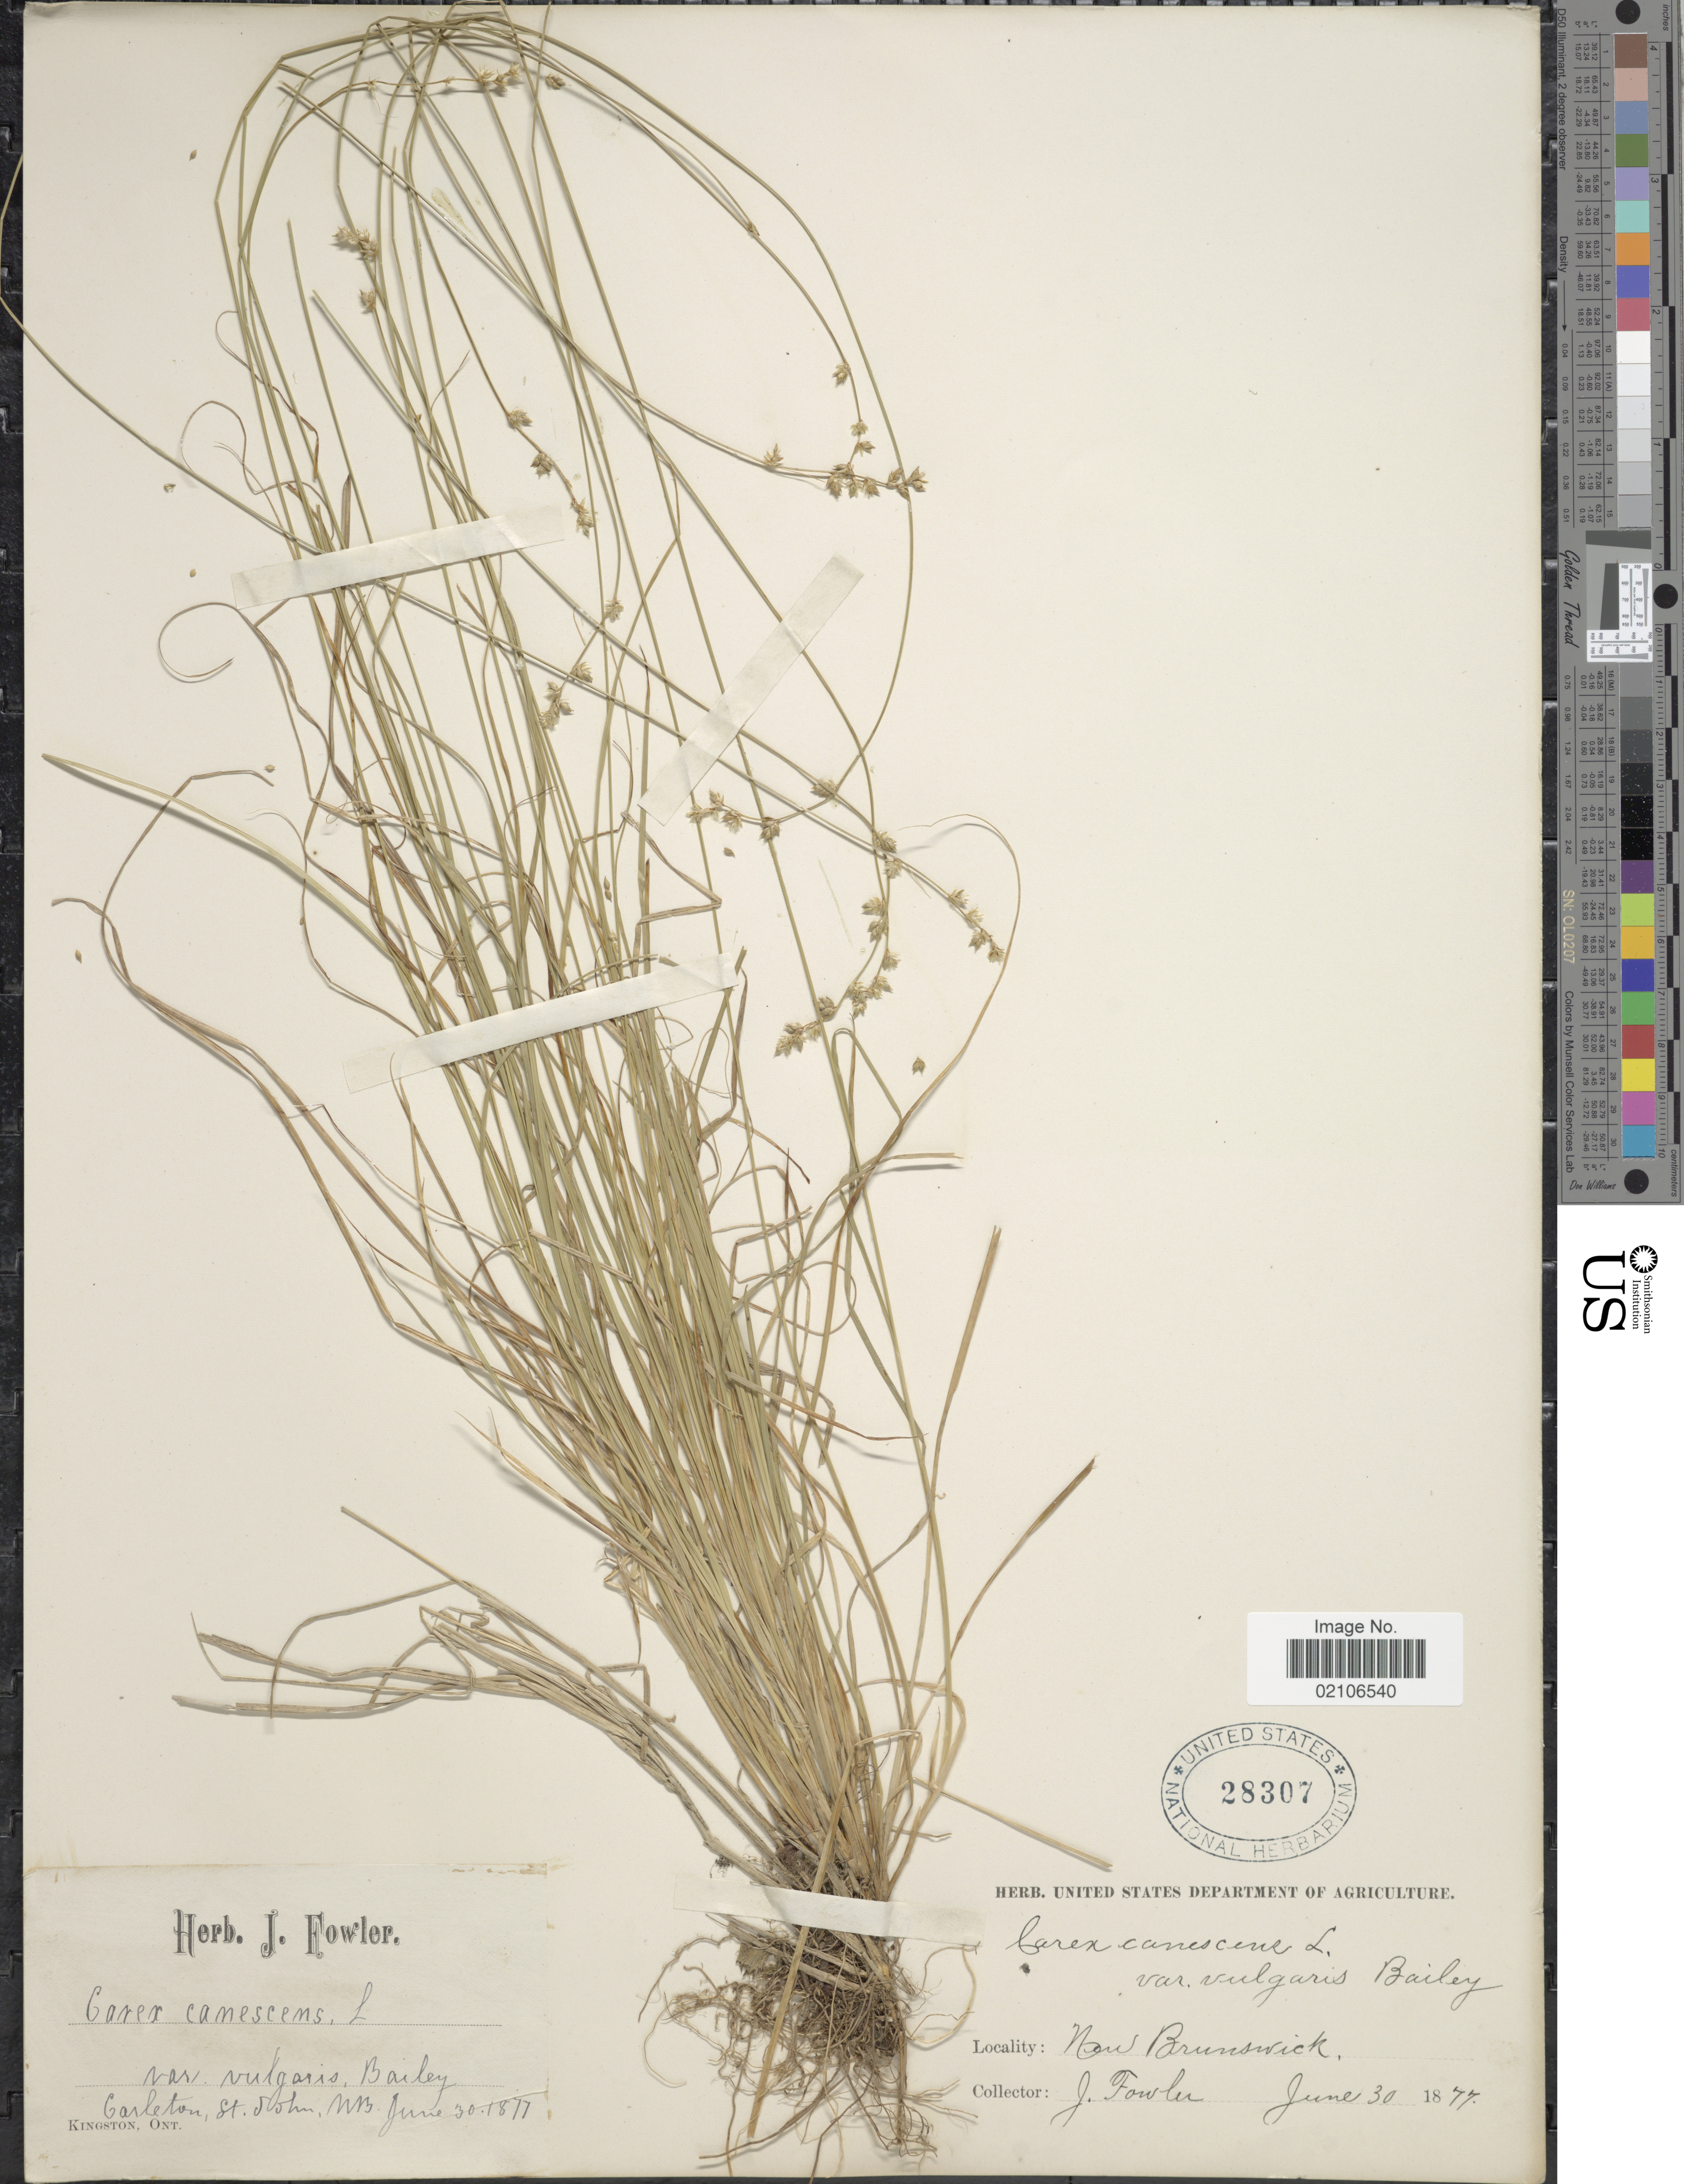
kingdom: Plantae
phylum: Tracheophyta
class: Liliopsida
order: Poales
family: Cyperaceae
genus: Carex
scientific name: Carex brunnescens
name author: (Pers.) Poir.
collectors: J. P. Fowler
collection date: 1877-06-30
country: Canada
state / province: New Brunswick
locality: Carleton, St. John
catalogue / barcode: US 28307